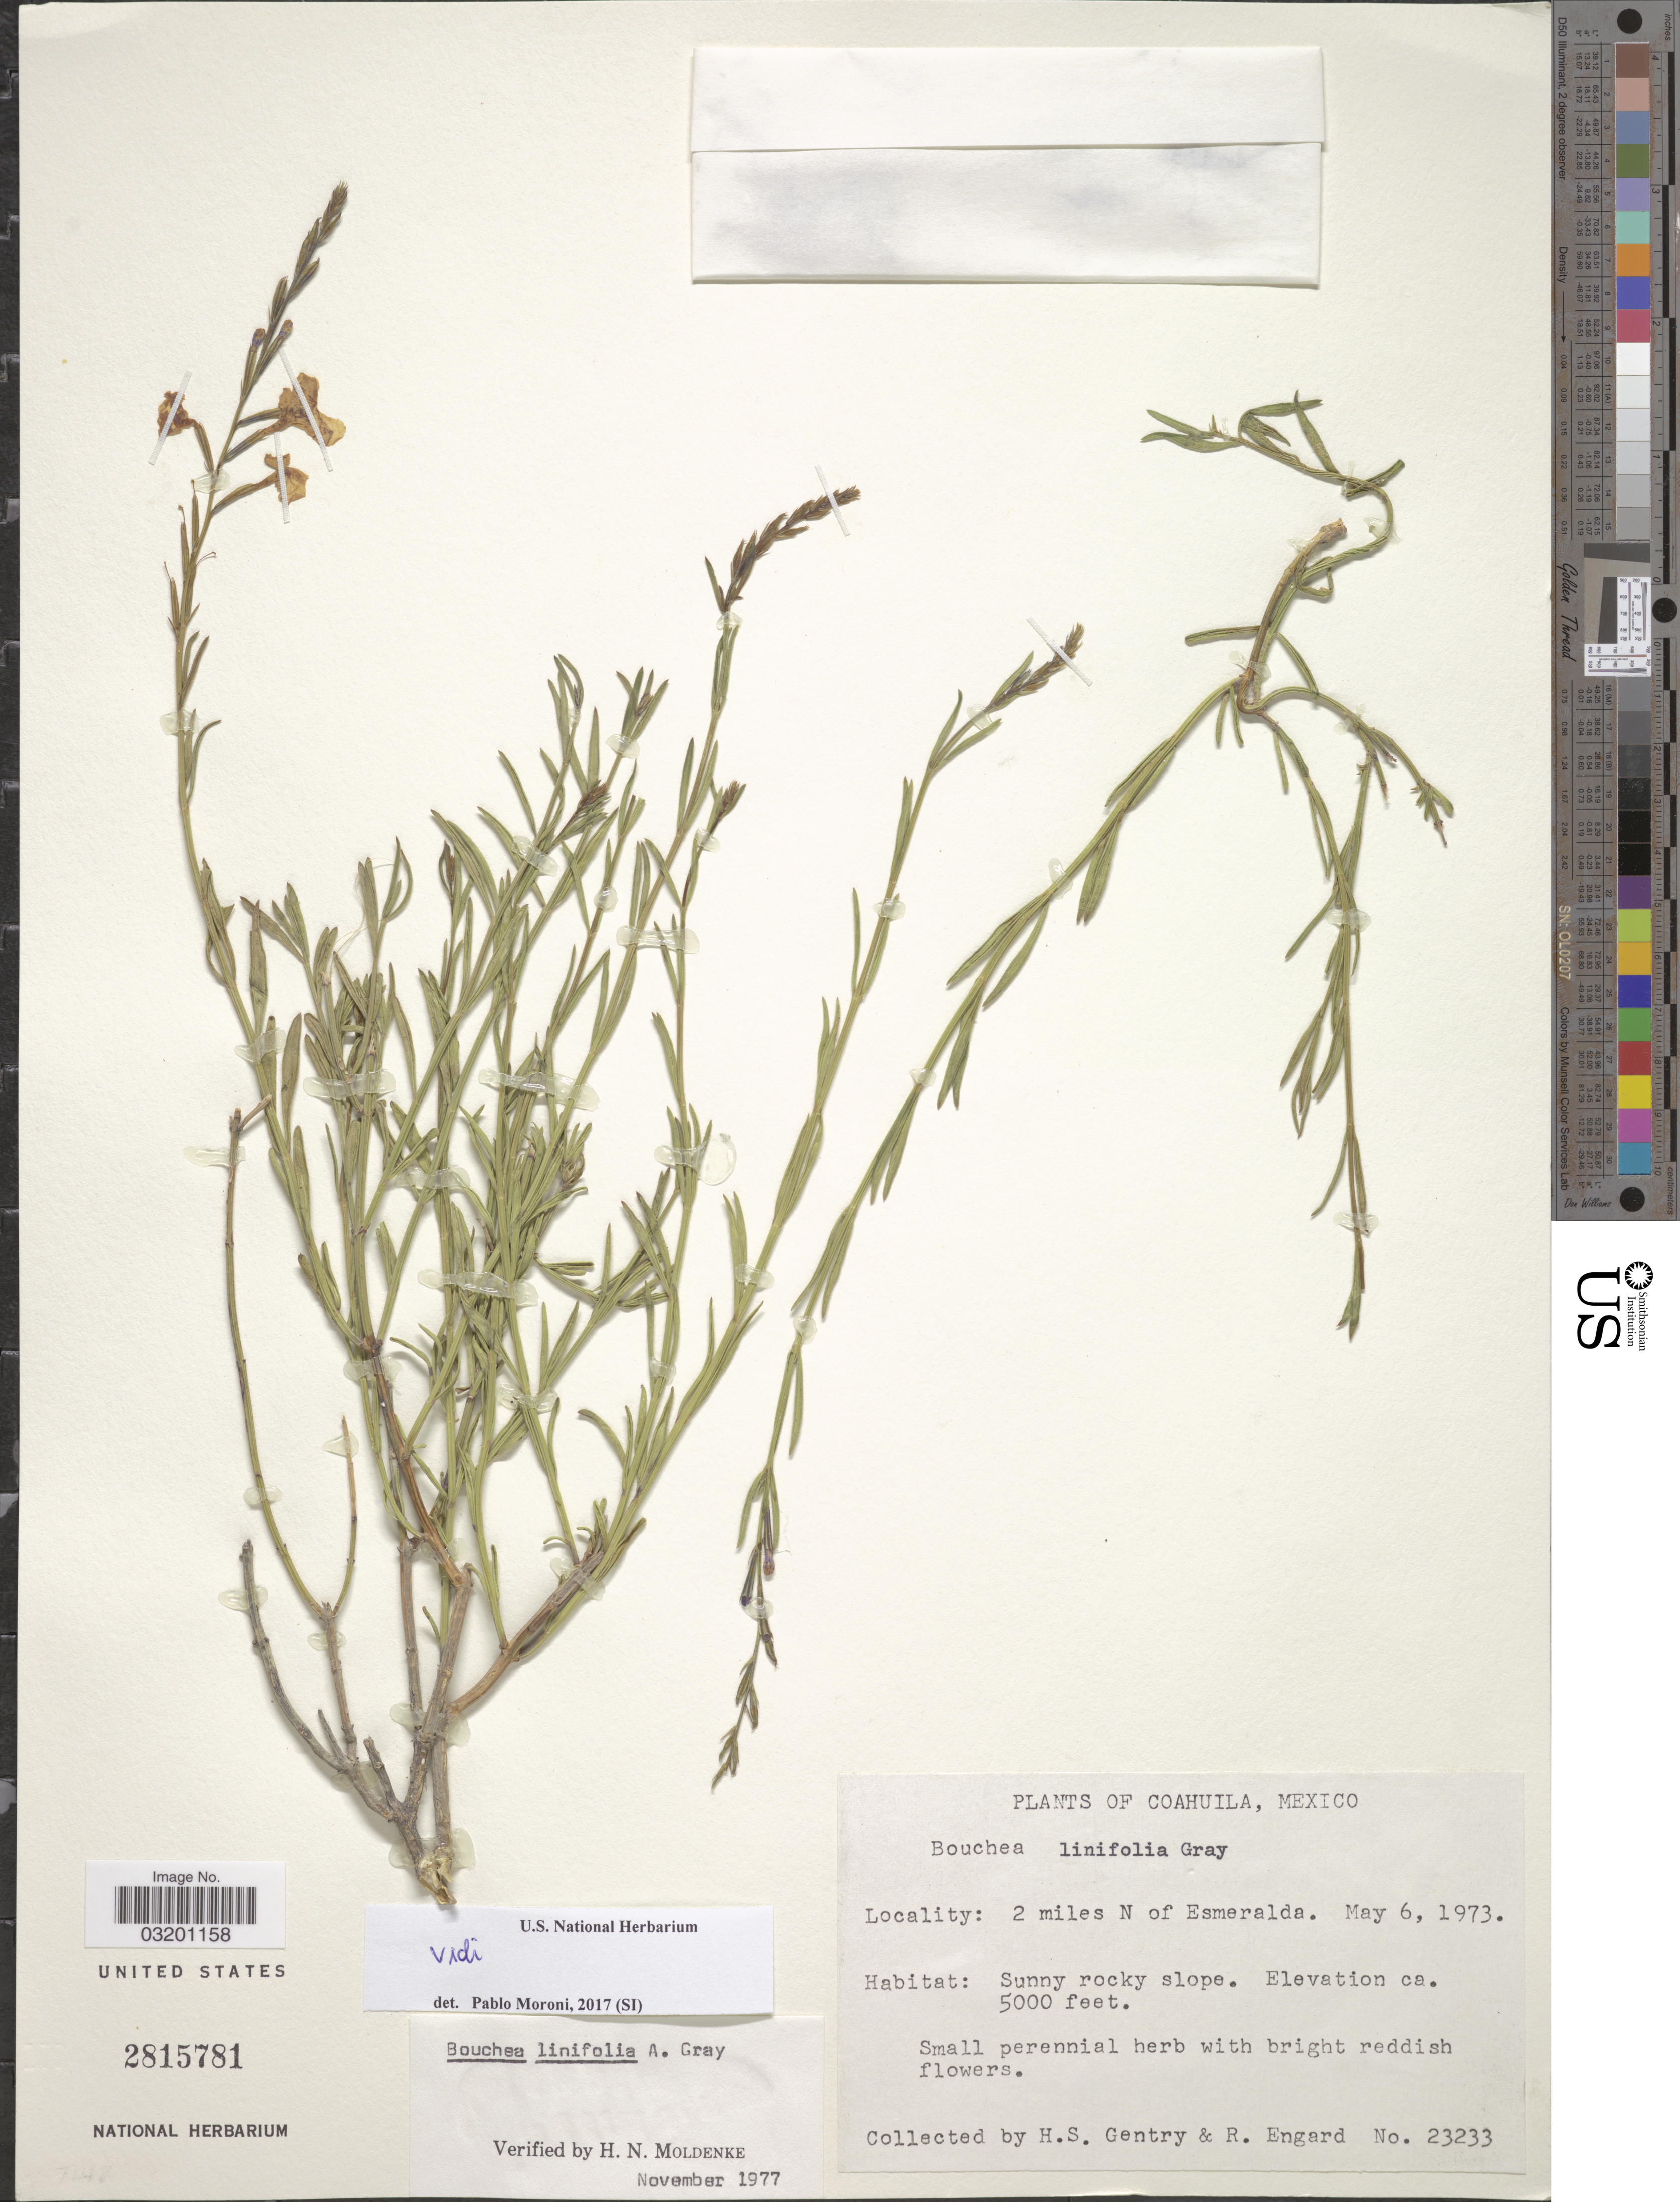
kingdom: Plantae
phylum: Tracheophyta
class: Magnoliopsida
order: Lamiales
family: Verbenaceae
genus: Bouchea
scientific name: Bouchea linifolia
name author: A. Gray ex Torr. in Emory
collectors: H. S. Gentry & R. Engard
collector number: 23233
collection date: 1973-05-06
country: Mexico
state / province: Coahuila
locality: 2 miles N of Esmeralda.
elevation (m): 1524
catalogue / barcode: US 2815781